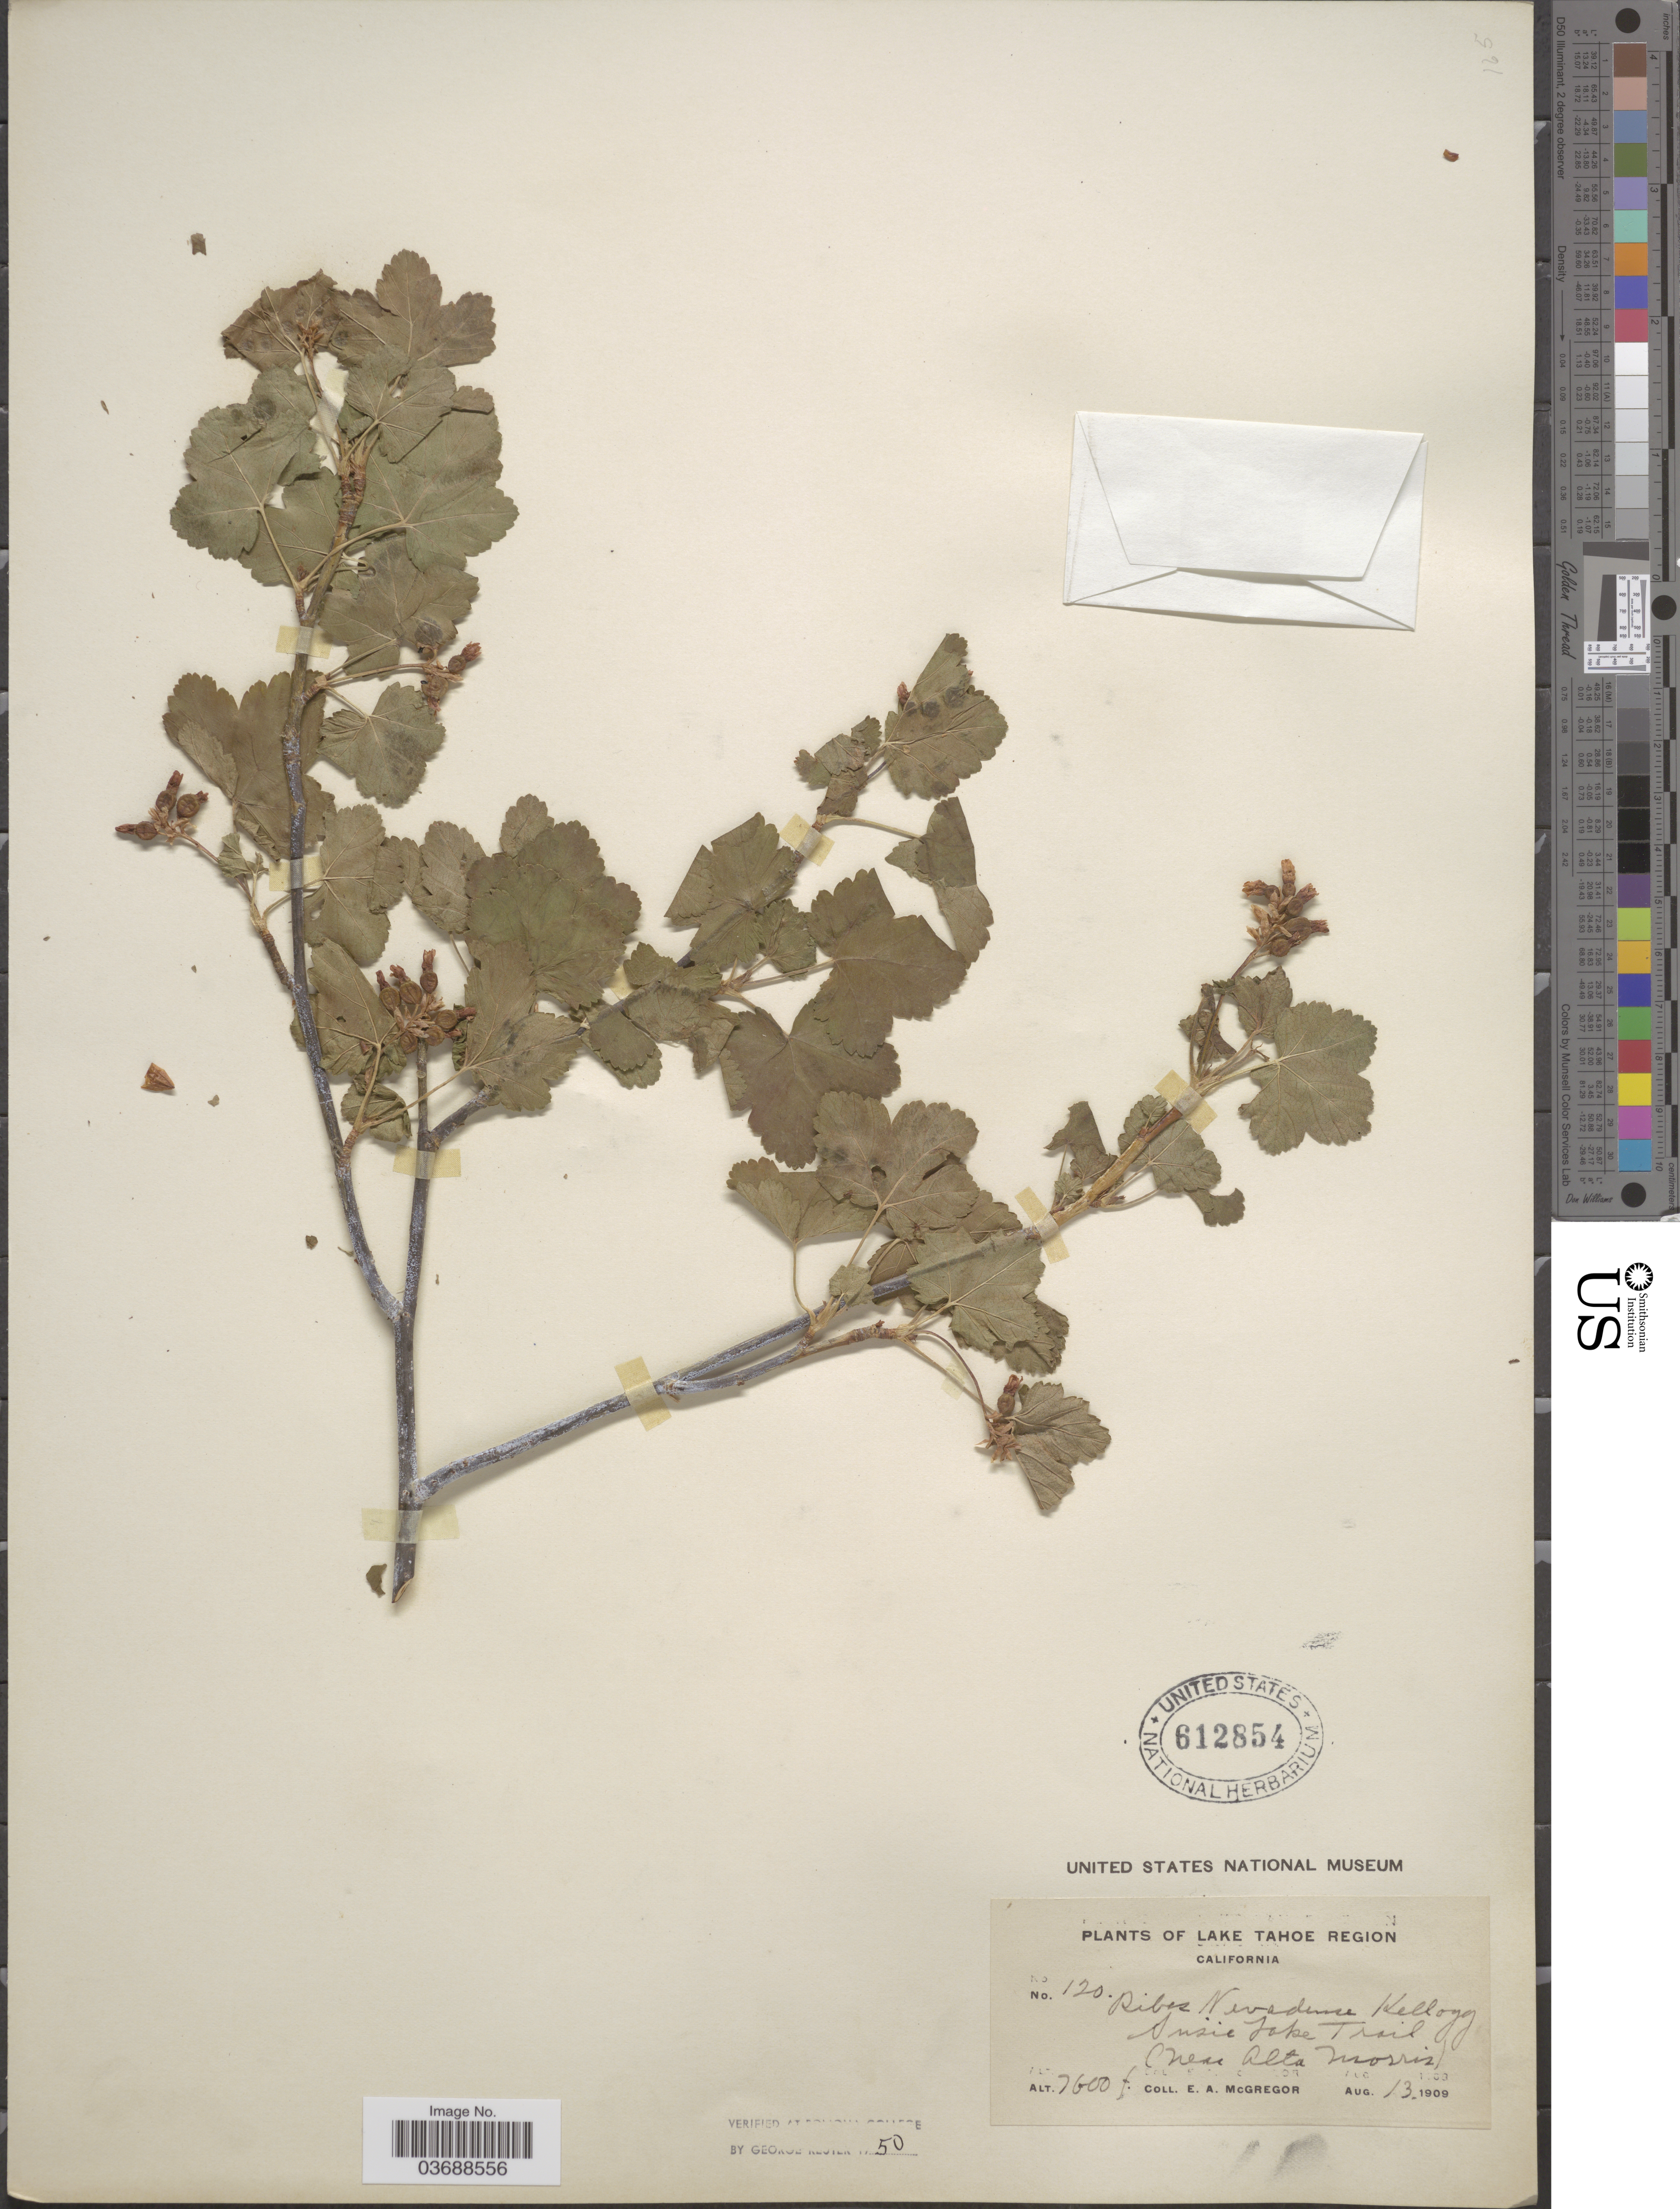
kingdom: Plantae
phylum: Tracheophyta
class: Magnoliopsida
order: Saxifragales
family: Grossulariaceae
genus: Ribes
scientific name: Ribes nevadense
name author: Kellogg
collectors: E. A. McGregor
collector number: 120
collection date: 1909-08-13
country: United States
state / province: California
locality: Lake Tahoe Region. Susie Lake Trail. (near Alta Morris).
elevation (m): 2316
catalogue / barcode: US 612854